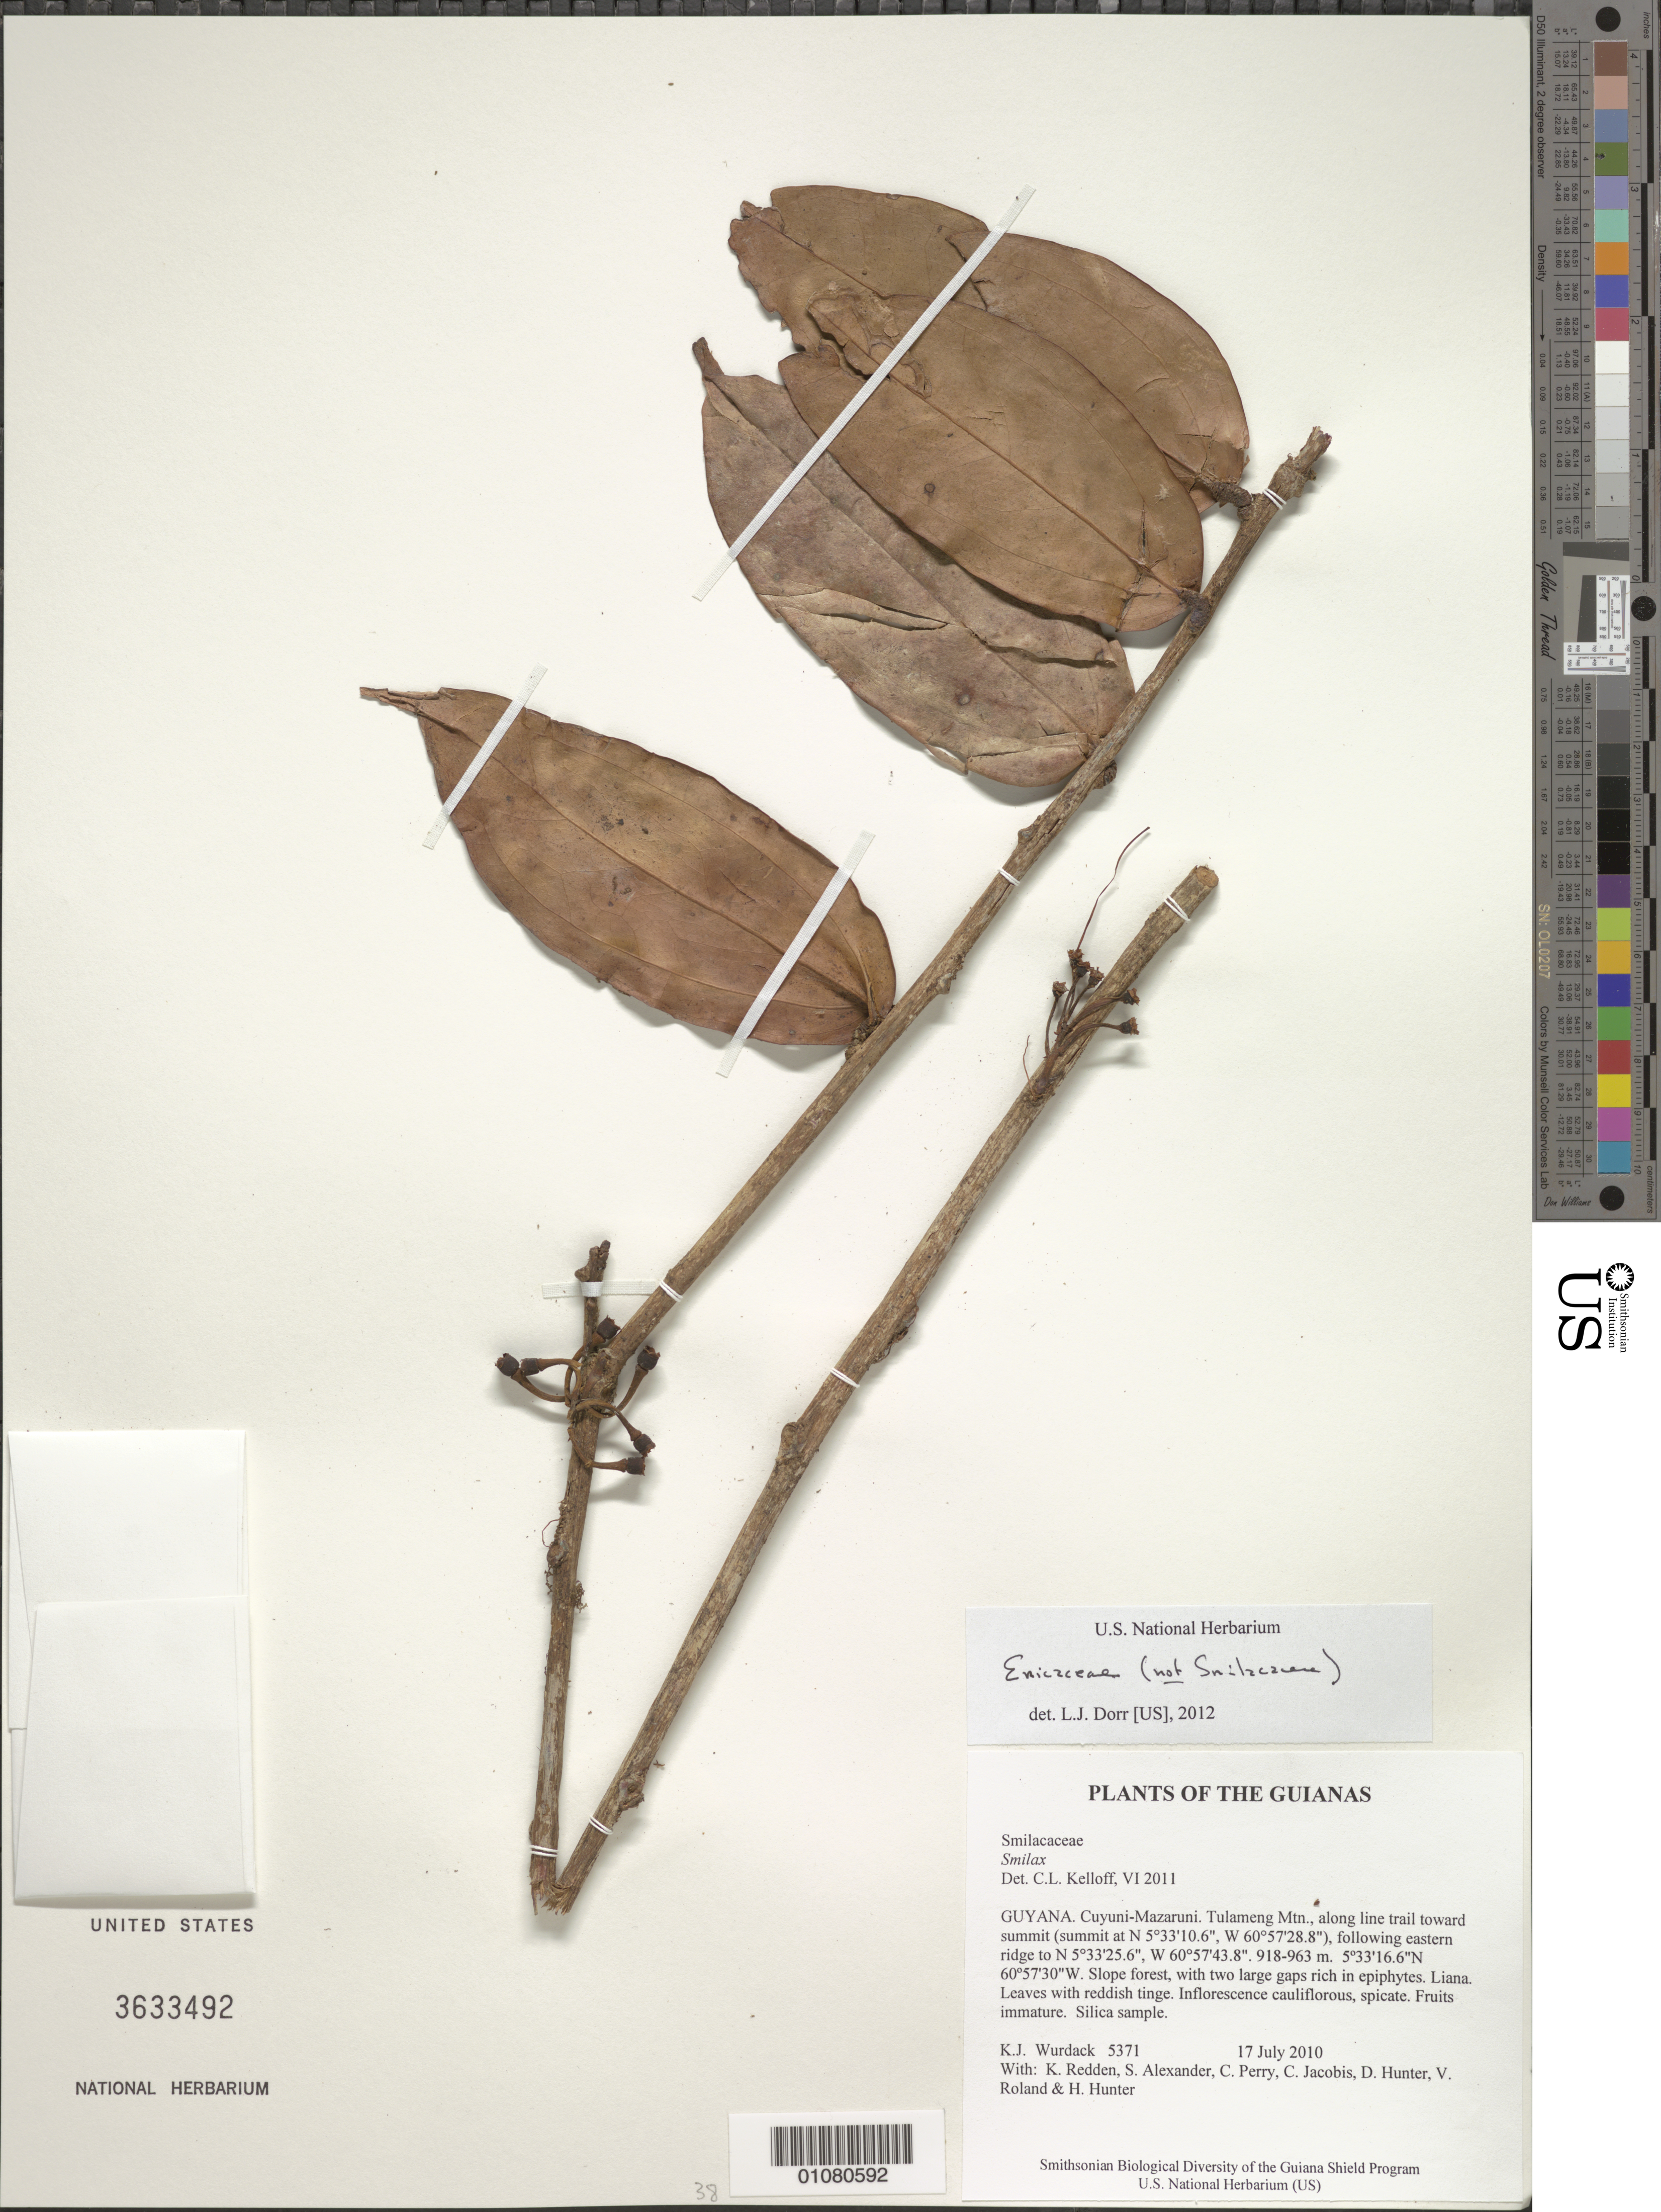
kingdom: Plantae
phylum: Tracheophyta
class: Magnoliopsida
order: Ericales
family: Ericaceae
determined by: Dorr, L. J., (BOT), Smithsonian Institution - National Museum of Natural History (UNITED STATES)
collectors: K. Wurdack, K. M. Redden, S. N. Alexander, C. Perry, C. Jacobis, D. Hunter, V. Roland & H. Hunter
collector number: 5371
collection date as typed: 17 July 2010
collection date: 2010-07-17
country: Guyana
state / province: Cuyuni-Mazaruni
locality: Tulameng Mtn., along line trail toward summit (summit at N 5°33'10.6", W 60°57'28.8"), following eastern ridge to N 5°33'25.6", W 60°57'43.8"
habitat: Slope forest, with two large gaps rich in epiphytes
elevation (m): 918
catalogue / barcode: US 3633492